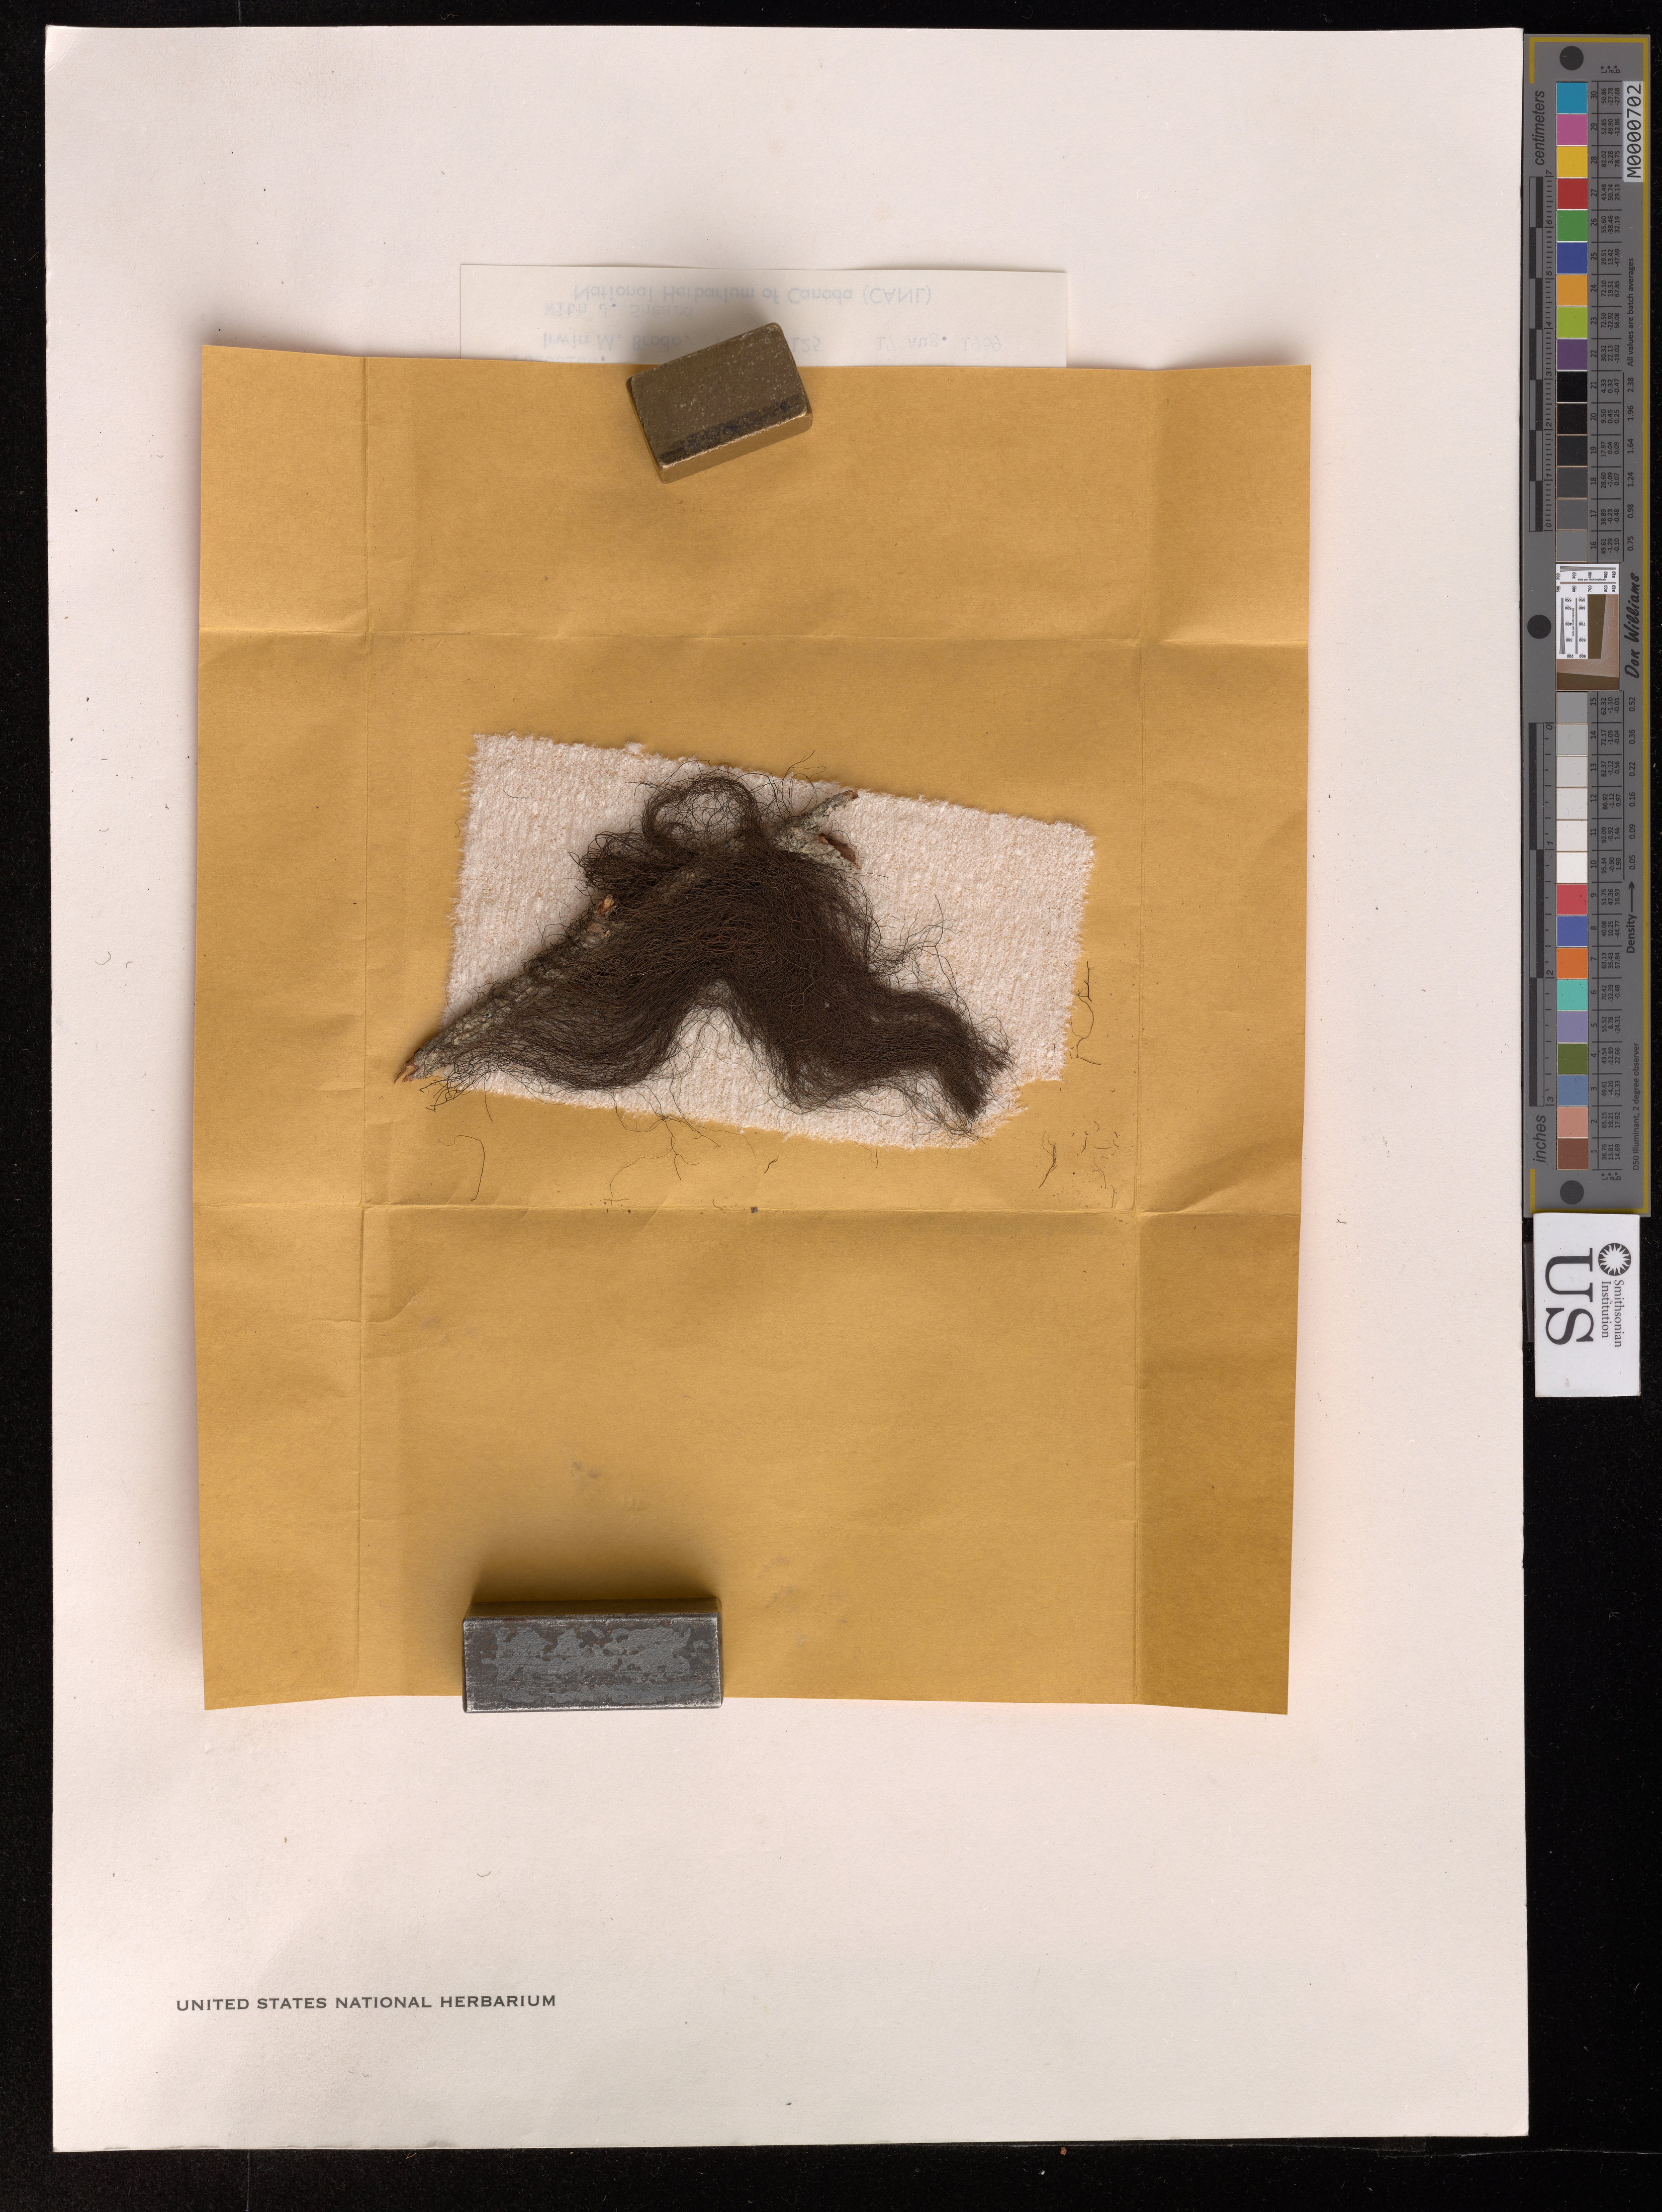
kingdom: Fungi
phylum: Ascomycota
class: Lecanoromycetes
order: Lecanorales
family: Parmeliaceae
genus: Bryoria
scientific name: Bryoria pseudofuscescens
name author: (Gyeln.) Brodo & D. Hawksw.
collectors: I. Brodo & J. Sheard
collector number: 15125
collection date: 1969-08-17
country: Canada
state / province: British Columbia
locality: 22 miles north of Rossland, at jumction of Rts 3B and 3.